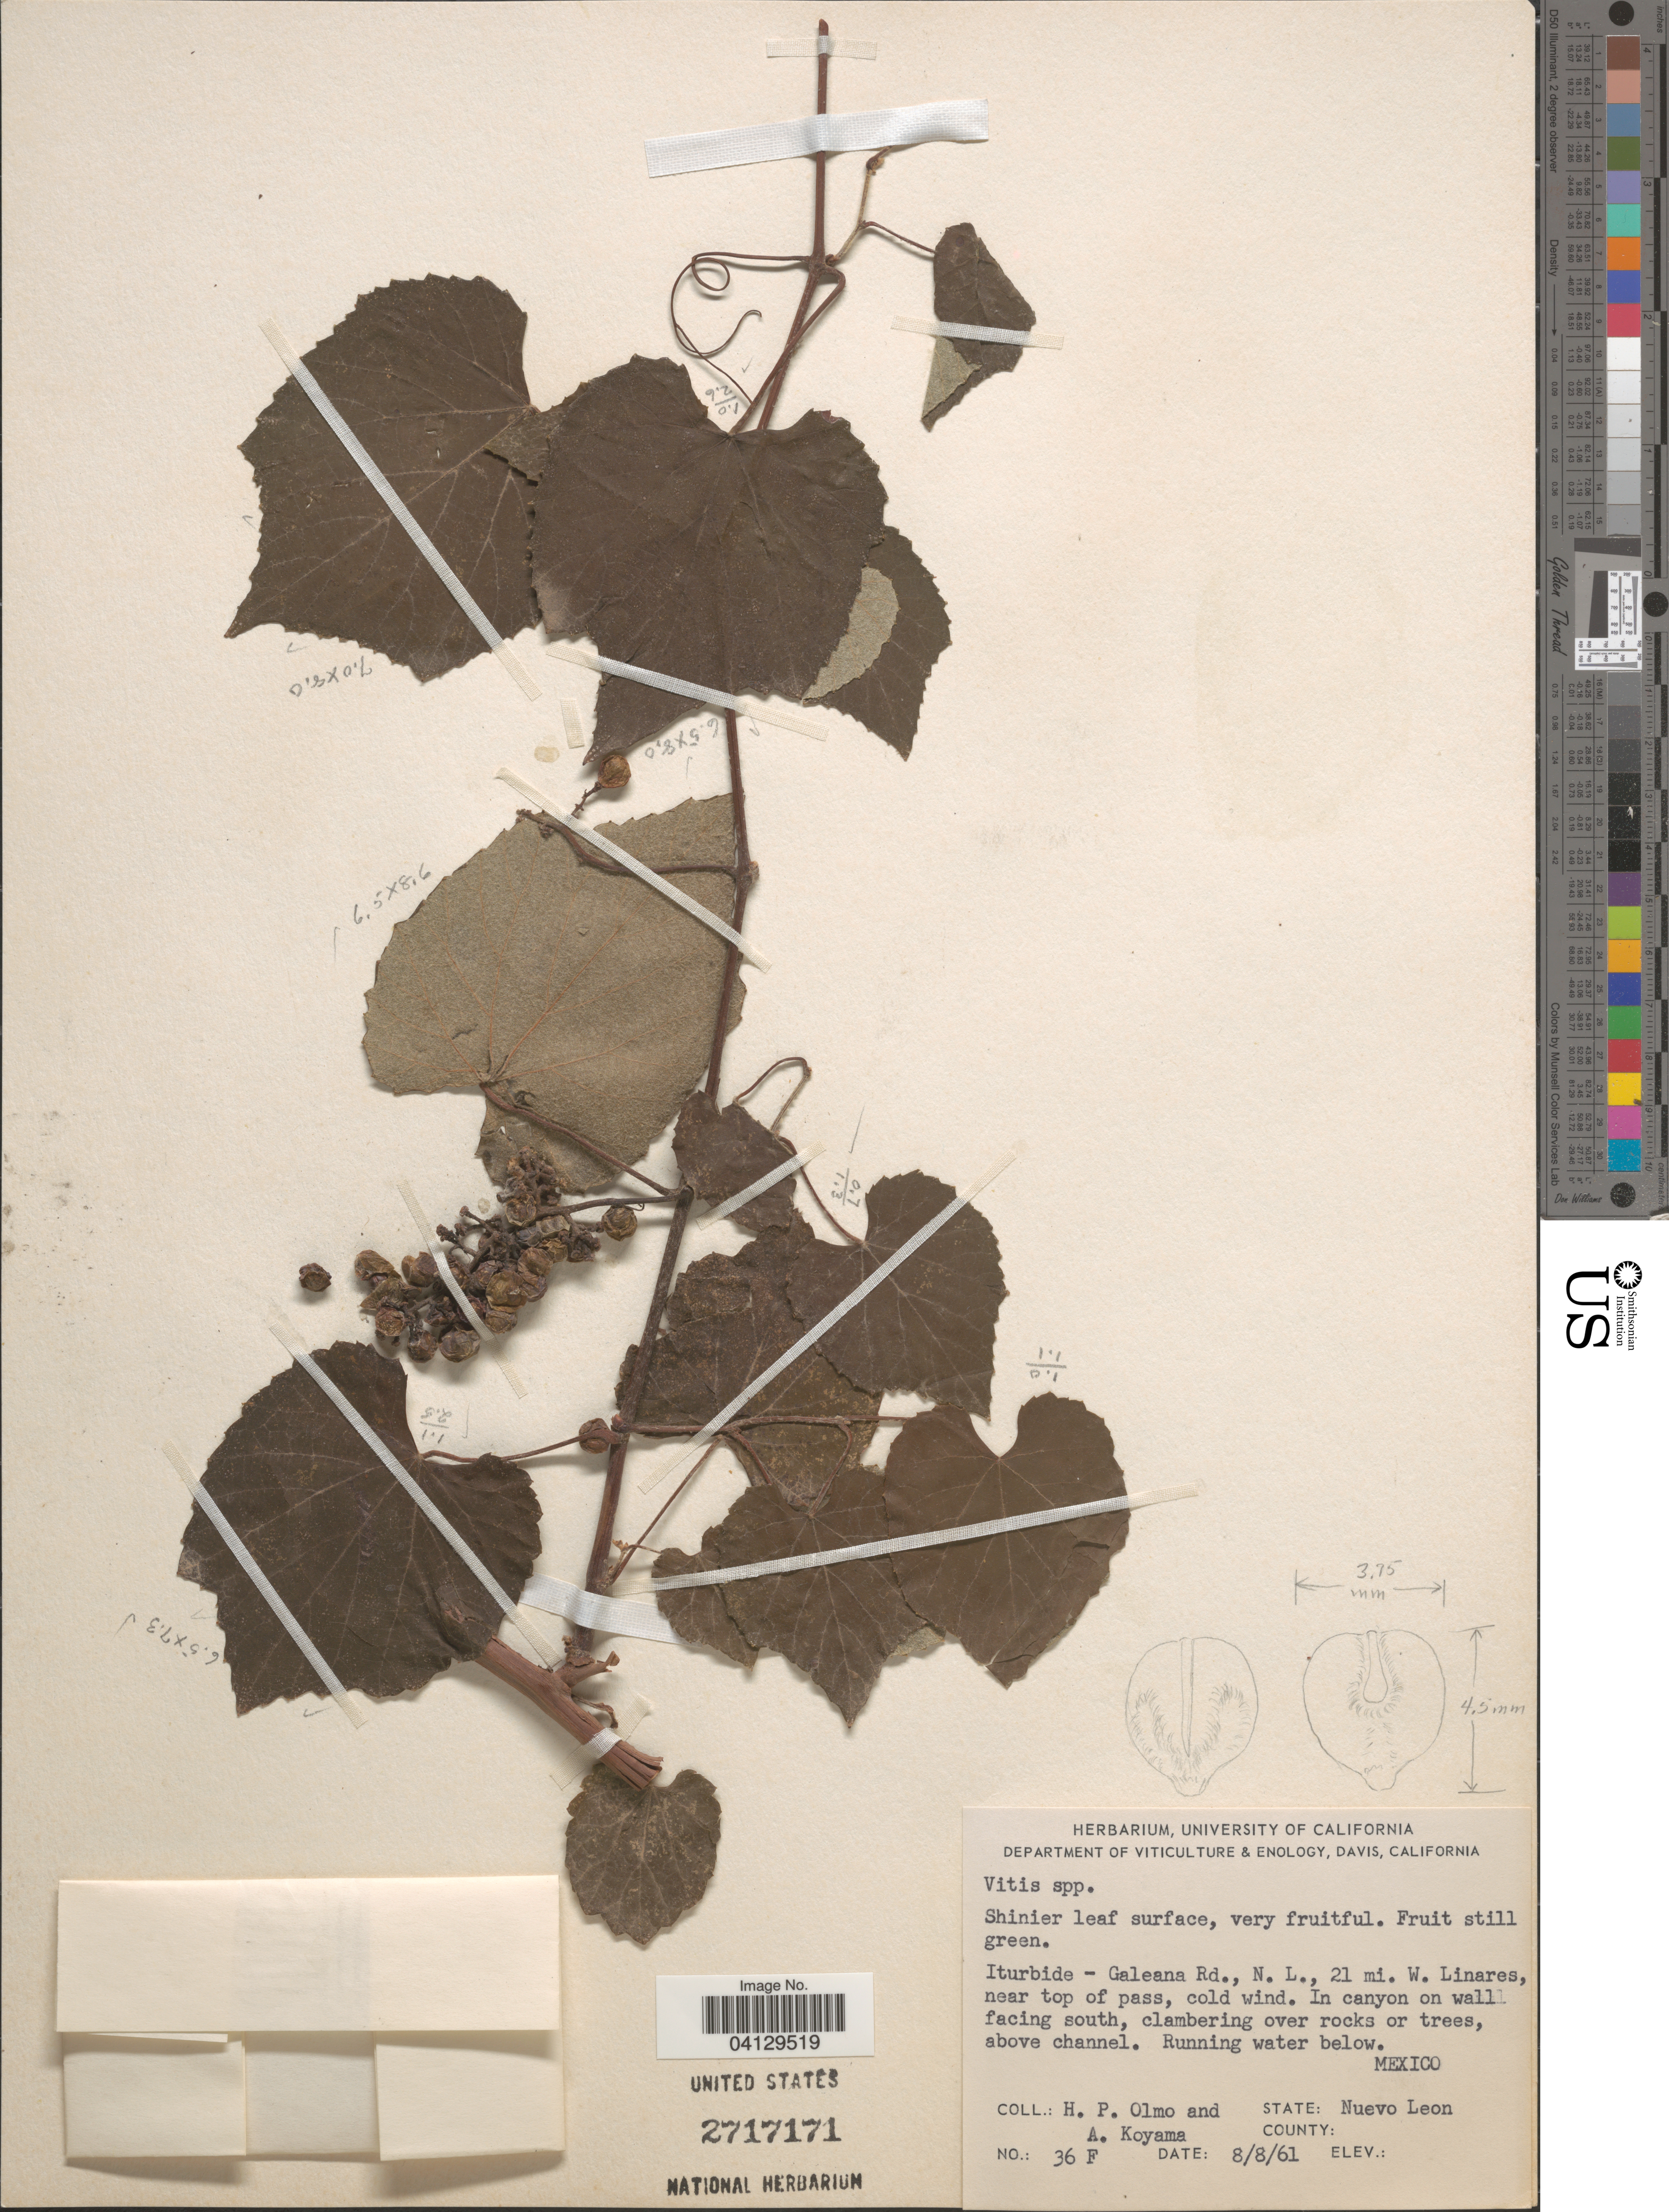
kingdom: Plantae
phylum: Tracheophyta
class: Magnoliopsida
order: Vitales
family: Vitaceae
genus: Vitis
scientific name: Vitis sp.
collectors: H. Olmo & A. Koyama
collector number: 36F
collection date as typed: Transcribed d/m/y: 8/8/61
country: Mexico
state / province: Nuevo León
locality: Iturbide - Galeana Rd., 21 mi. W. Linares, near top of pass, cold wind. In canyon on wall facing south.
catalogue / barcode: US 2717171